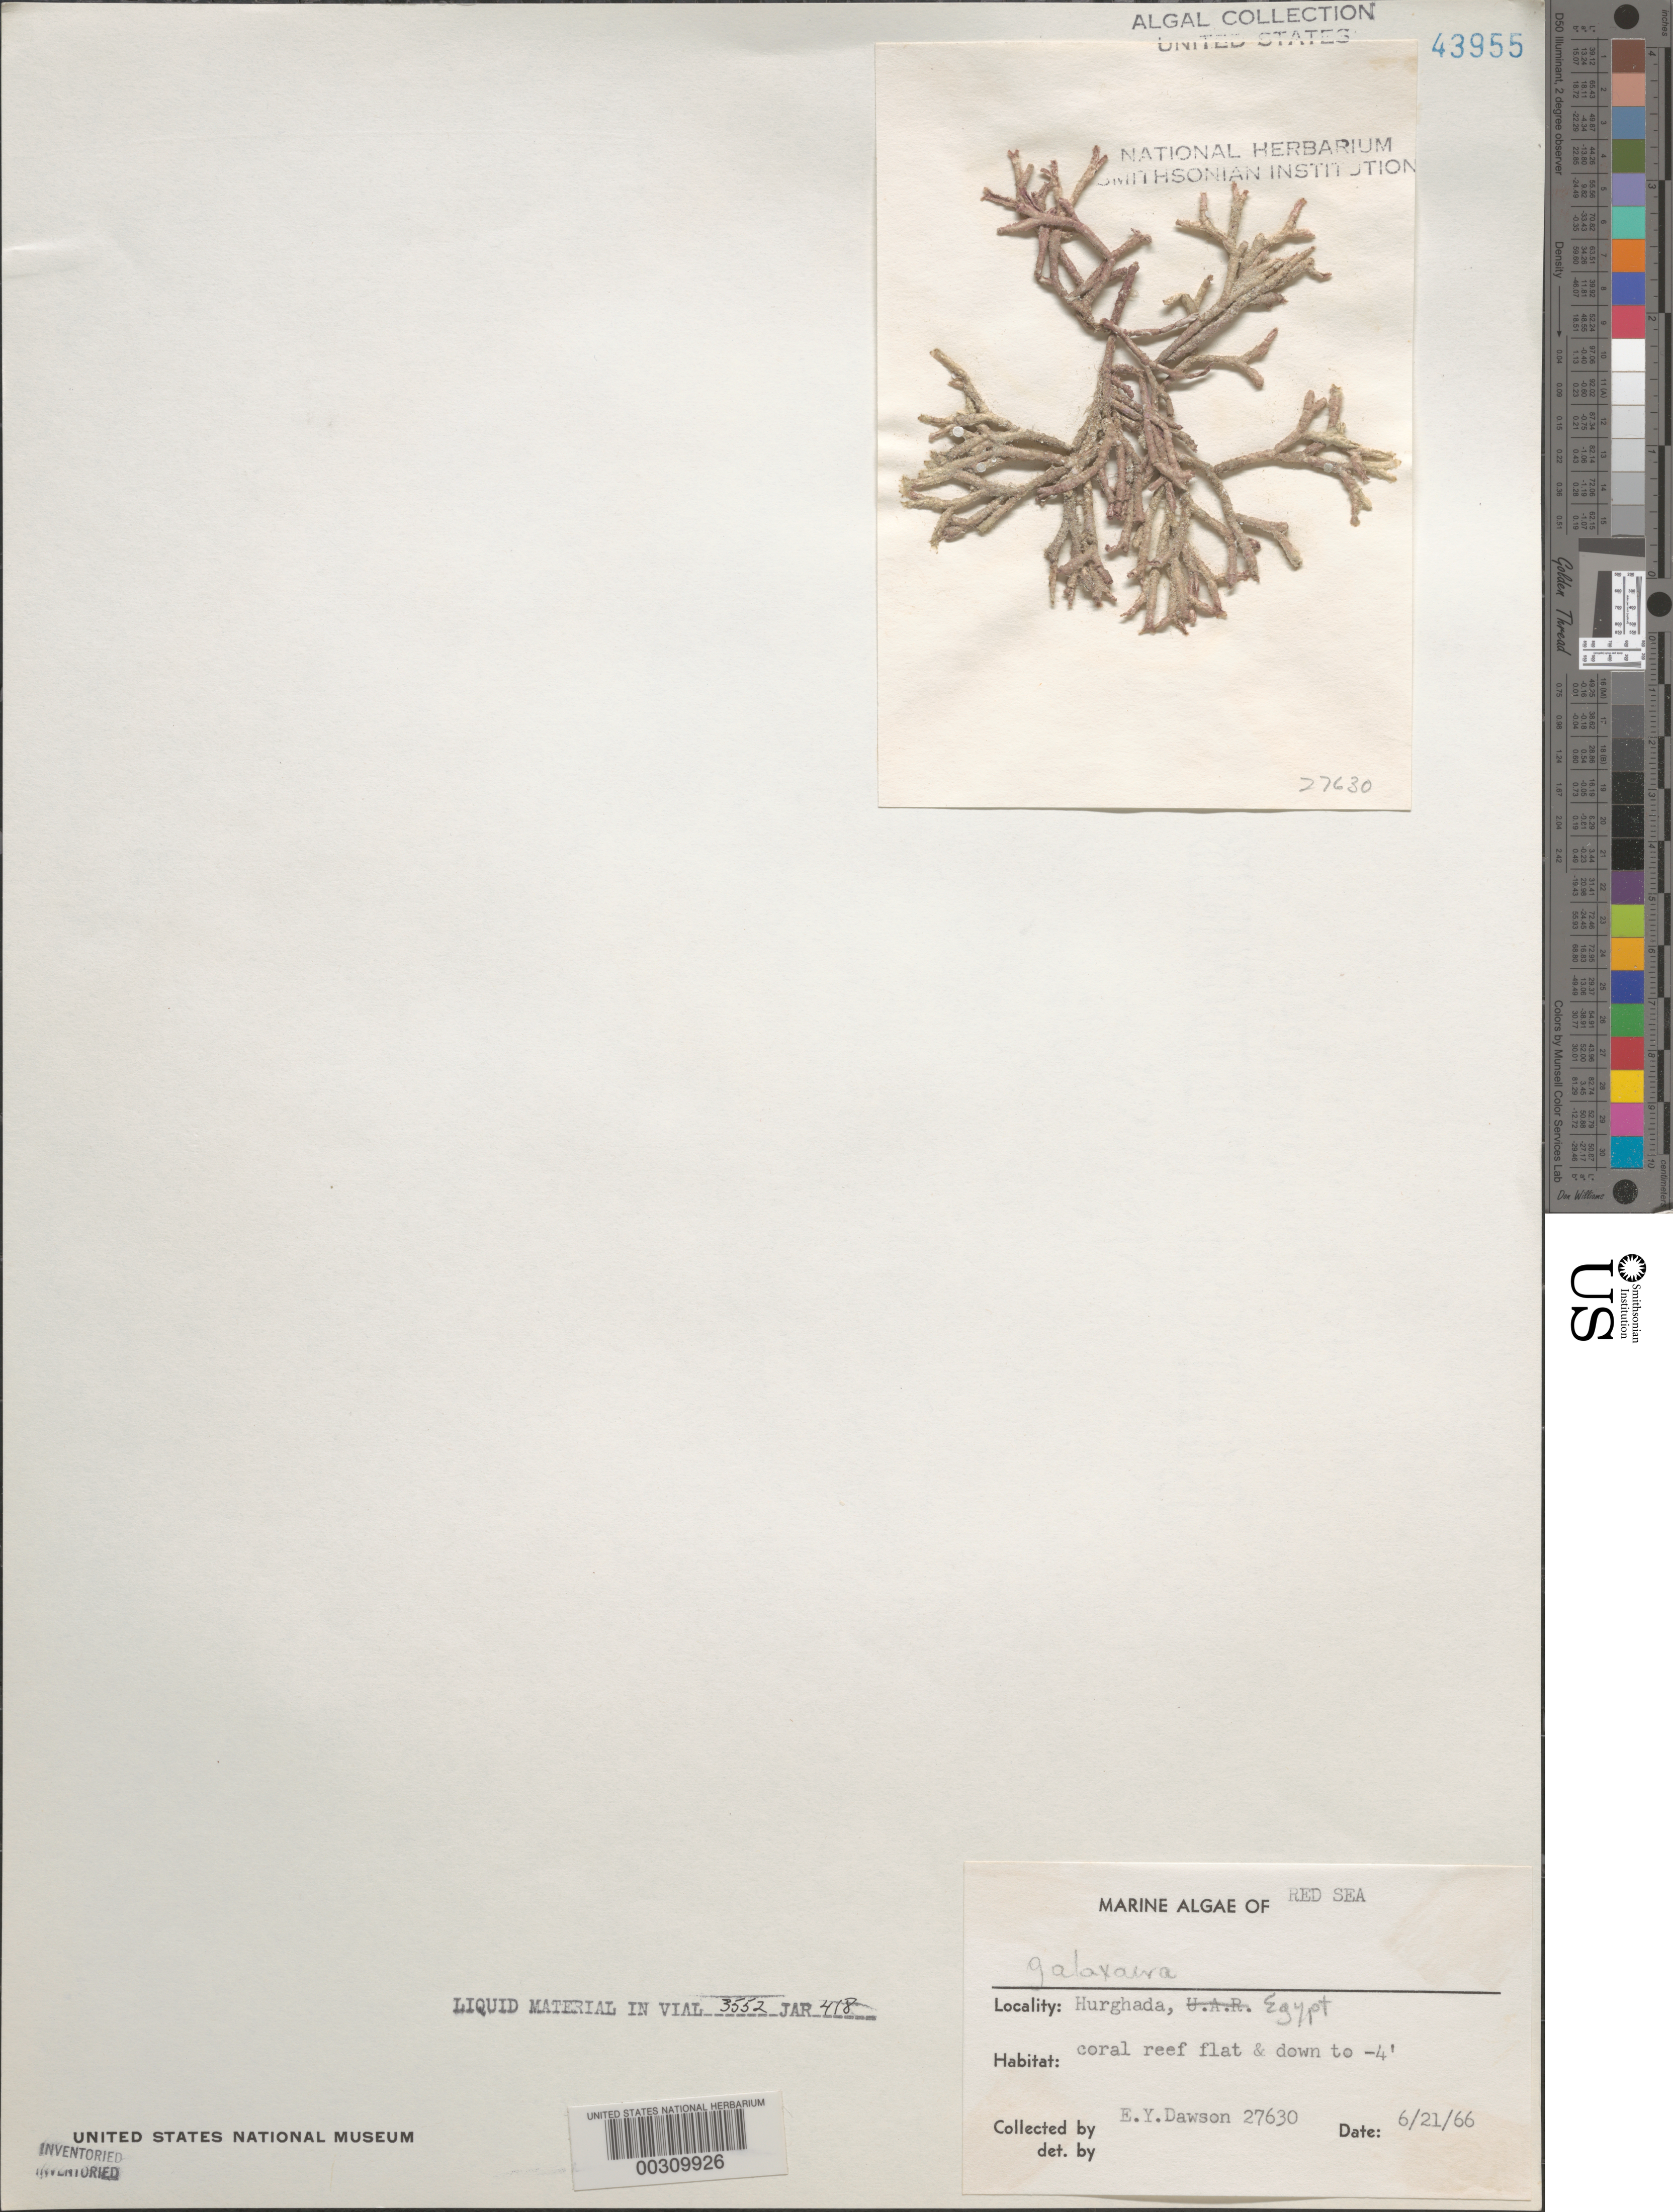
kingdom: Plantae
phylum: Rhodophyta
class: Florideophyceae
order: Nemaliales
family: Galaxauraceae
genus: Galaxaura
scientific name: Galaxaura sp.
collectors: E. Y. Dawson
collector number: EYD 27630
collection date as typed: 21 Jun 1966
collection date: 1966-06-21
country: Egypt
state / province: Al Bahr al Ahmar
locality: Hurghada, Red Sea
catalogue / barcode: US 43955